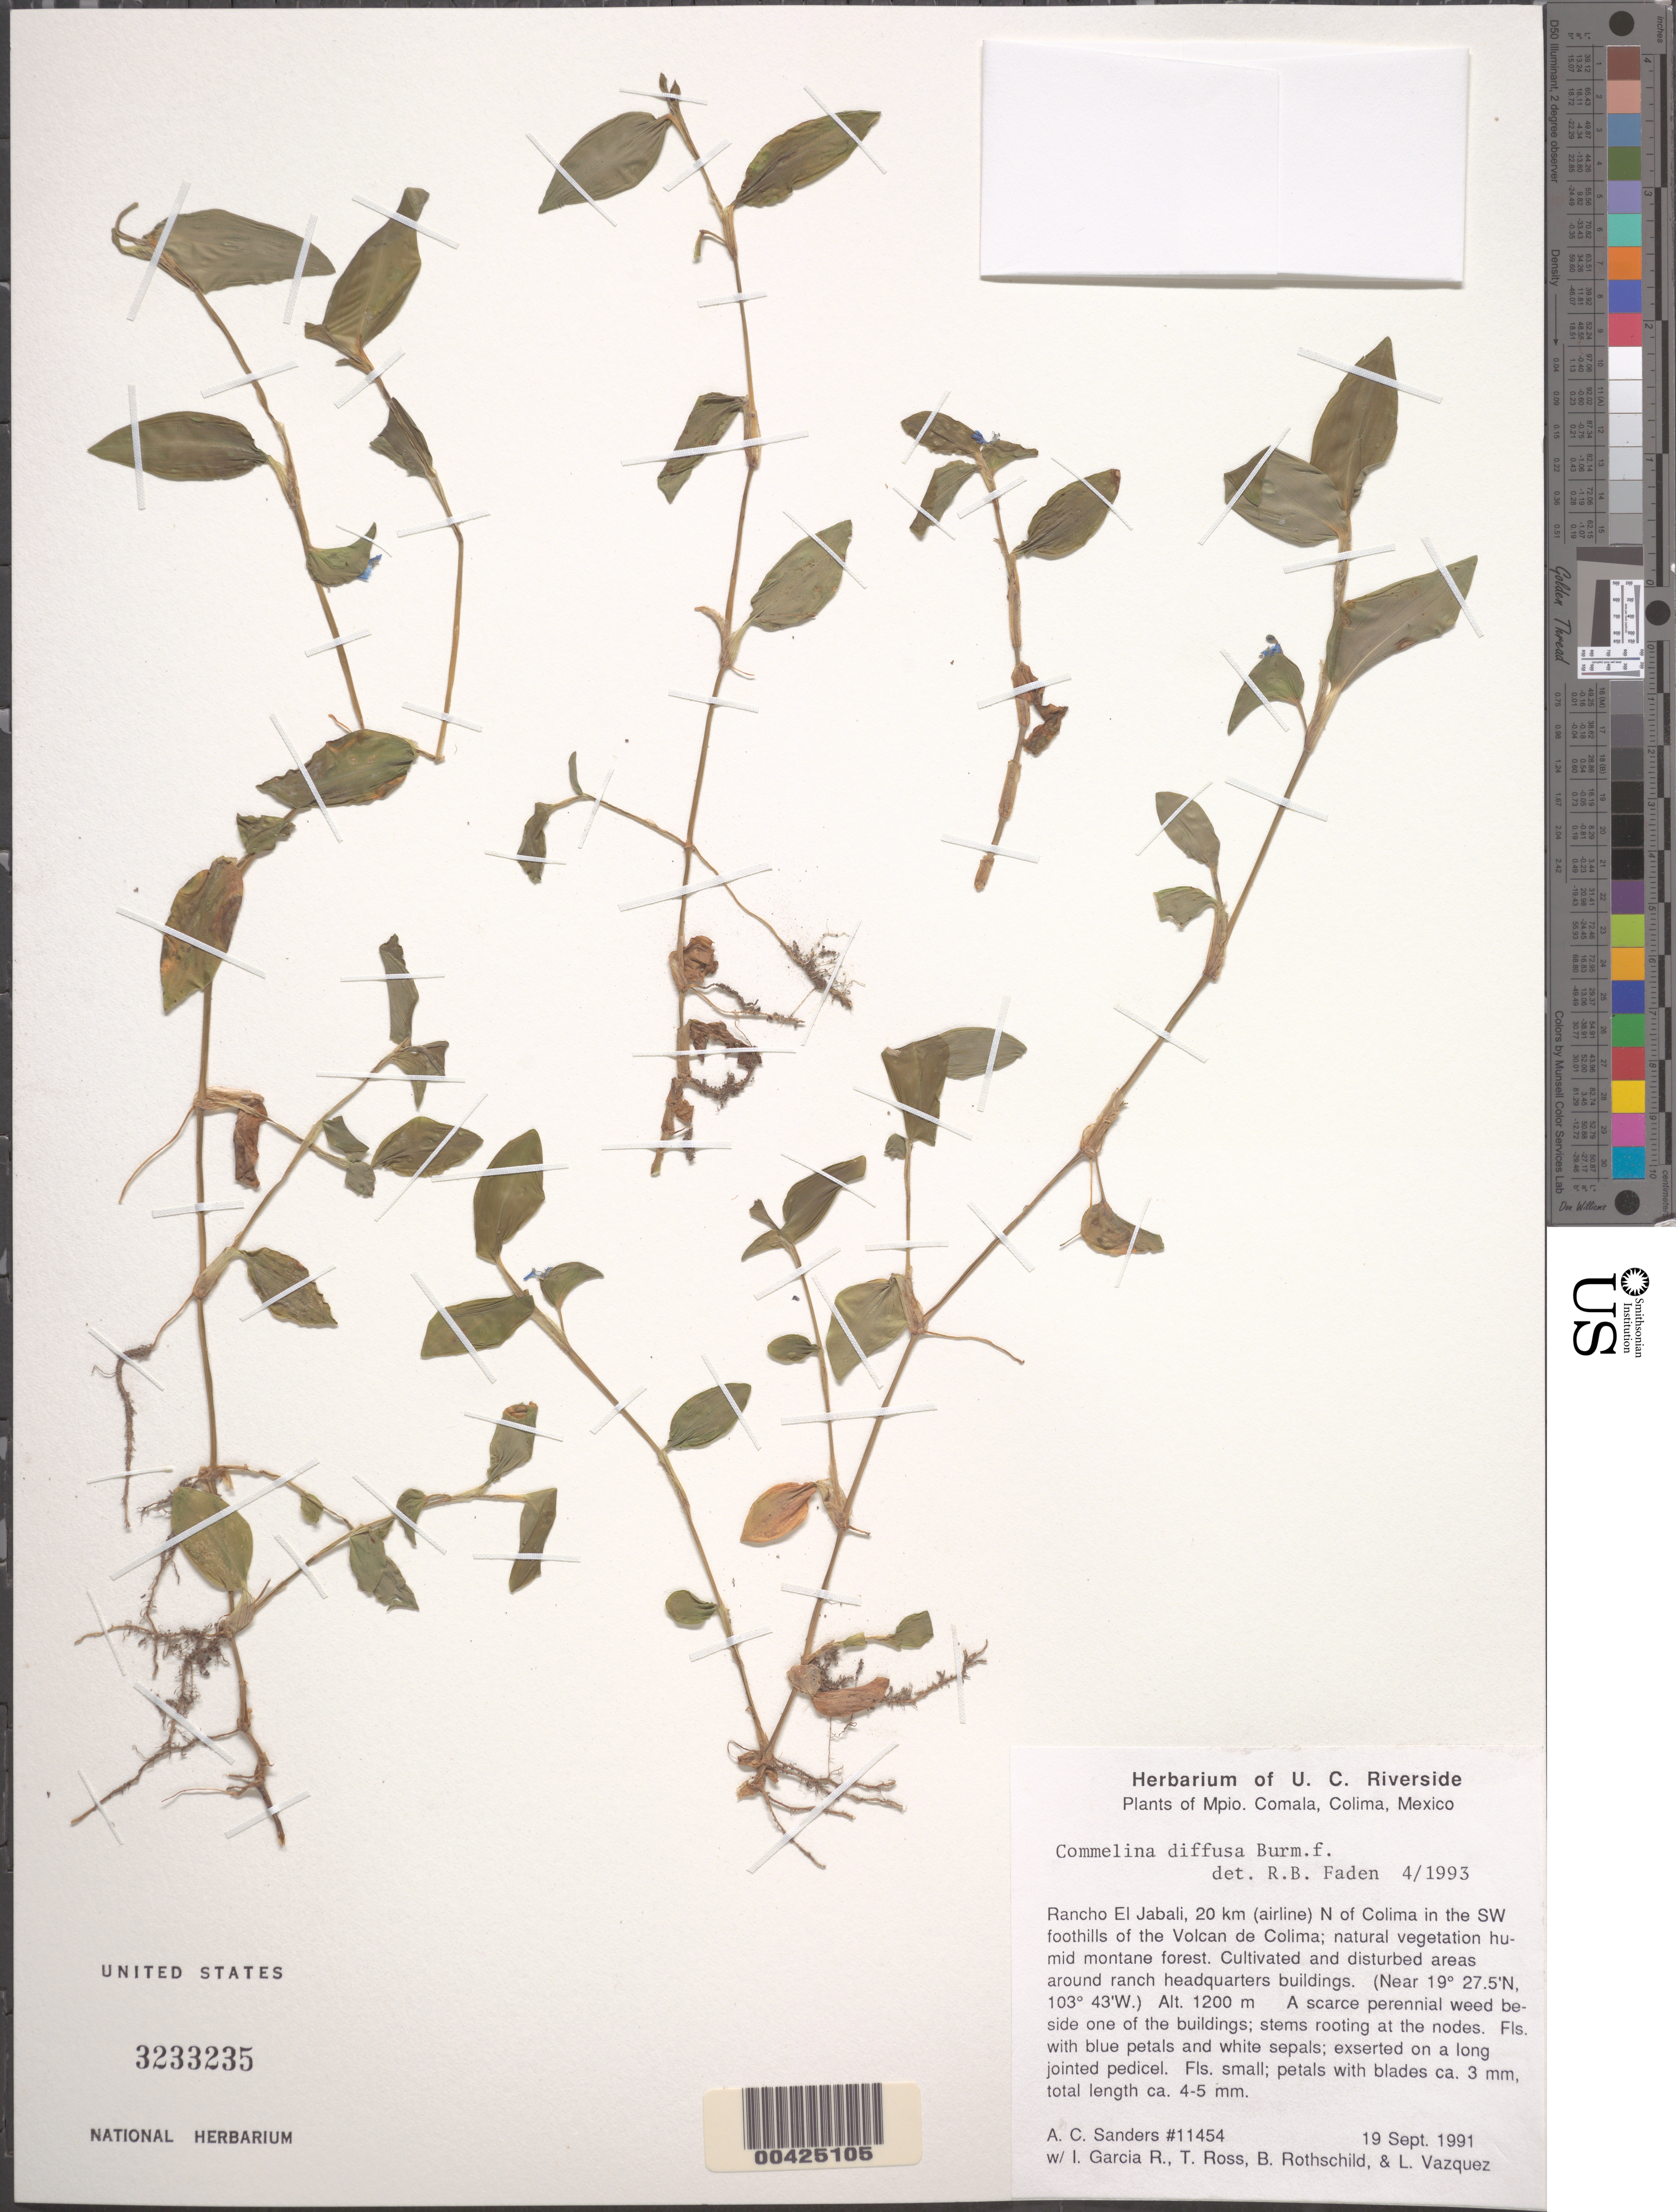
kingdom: Plantae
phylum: Tracheophyta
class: Liliopsida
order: Commelinales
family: Commelinaceae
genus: Commelina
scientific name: Commelina diffusa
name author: Burm. f.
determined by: Faden, Robert B., (US), Smithsonian Institution - National Museum of Natural History (UNITED STATES)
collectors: A. Sanders, B. Rothschild, T. Ross, L. Vazquez & I. Garcia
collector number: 11454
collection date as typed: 19 Sep 1991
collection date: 1991-09-19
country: Mexico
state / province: Colima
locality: Comala, Rancho El Jabali, N of Colima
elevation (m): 1200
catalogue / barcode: US 3233235